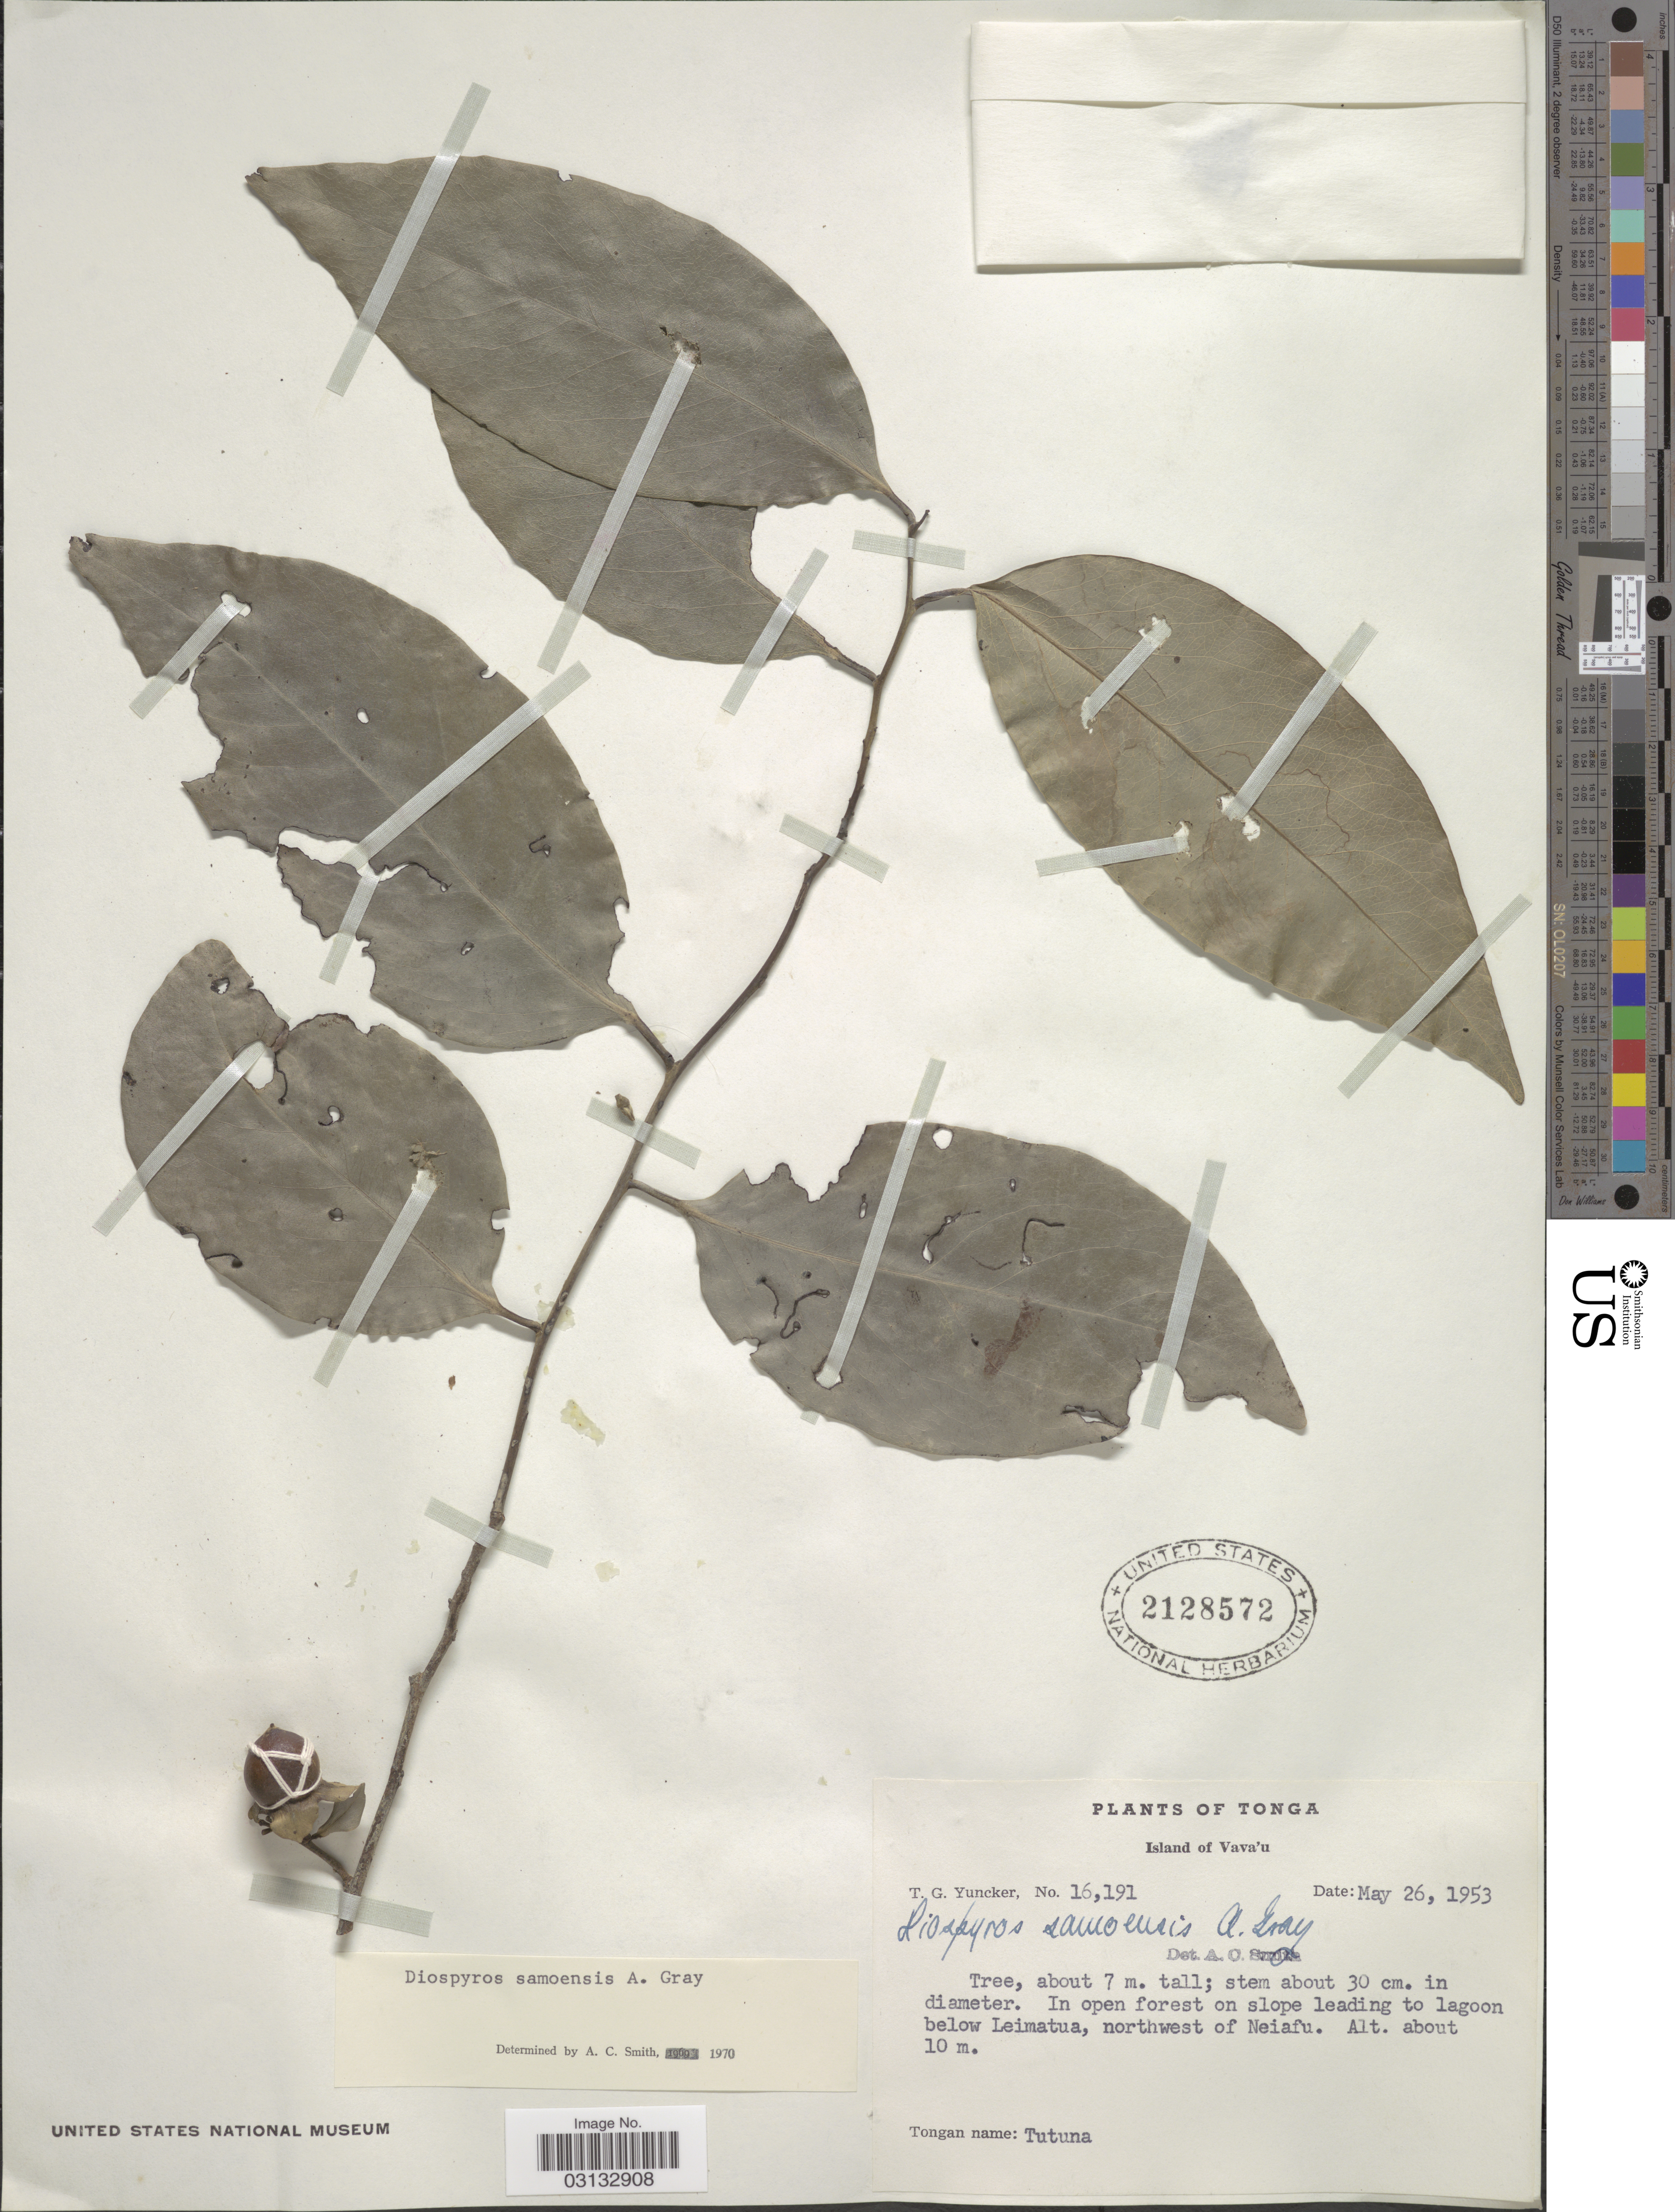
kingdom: Plantae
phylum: Tracheophyta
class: Magnoliopsida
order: Ericales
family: Ebenaceae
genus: Diospyros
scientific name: Diospyros samoensis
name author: A. Gray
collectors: T. G. Yuncker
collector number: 16191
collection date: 1953-05-26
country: Tonga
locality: Island of Vava'u. In open forest on slope leading to lagoon below Leimatua, northwest of Neiafu.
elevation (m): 10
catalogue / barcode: US 2128572